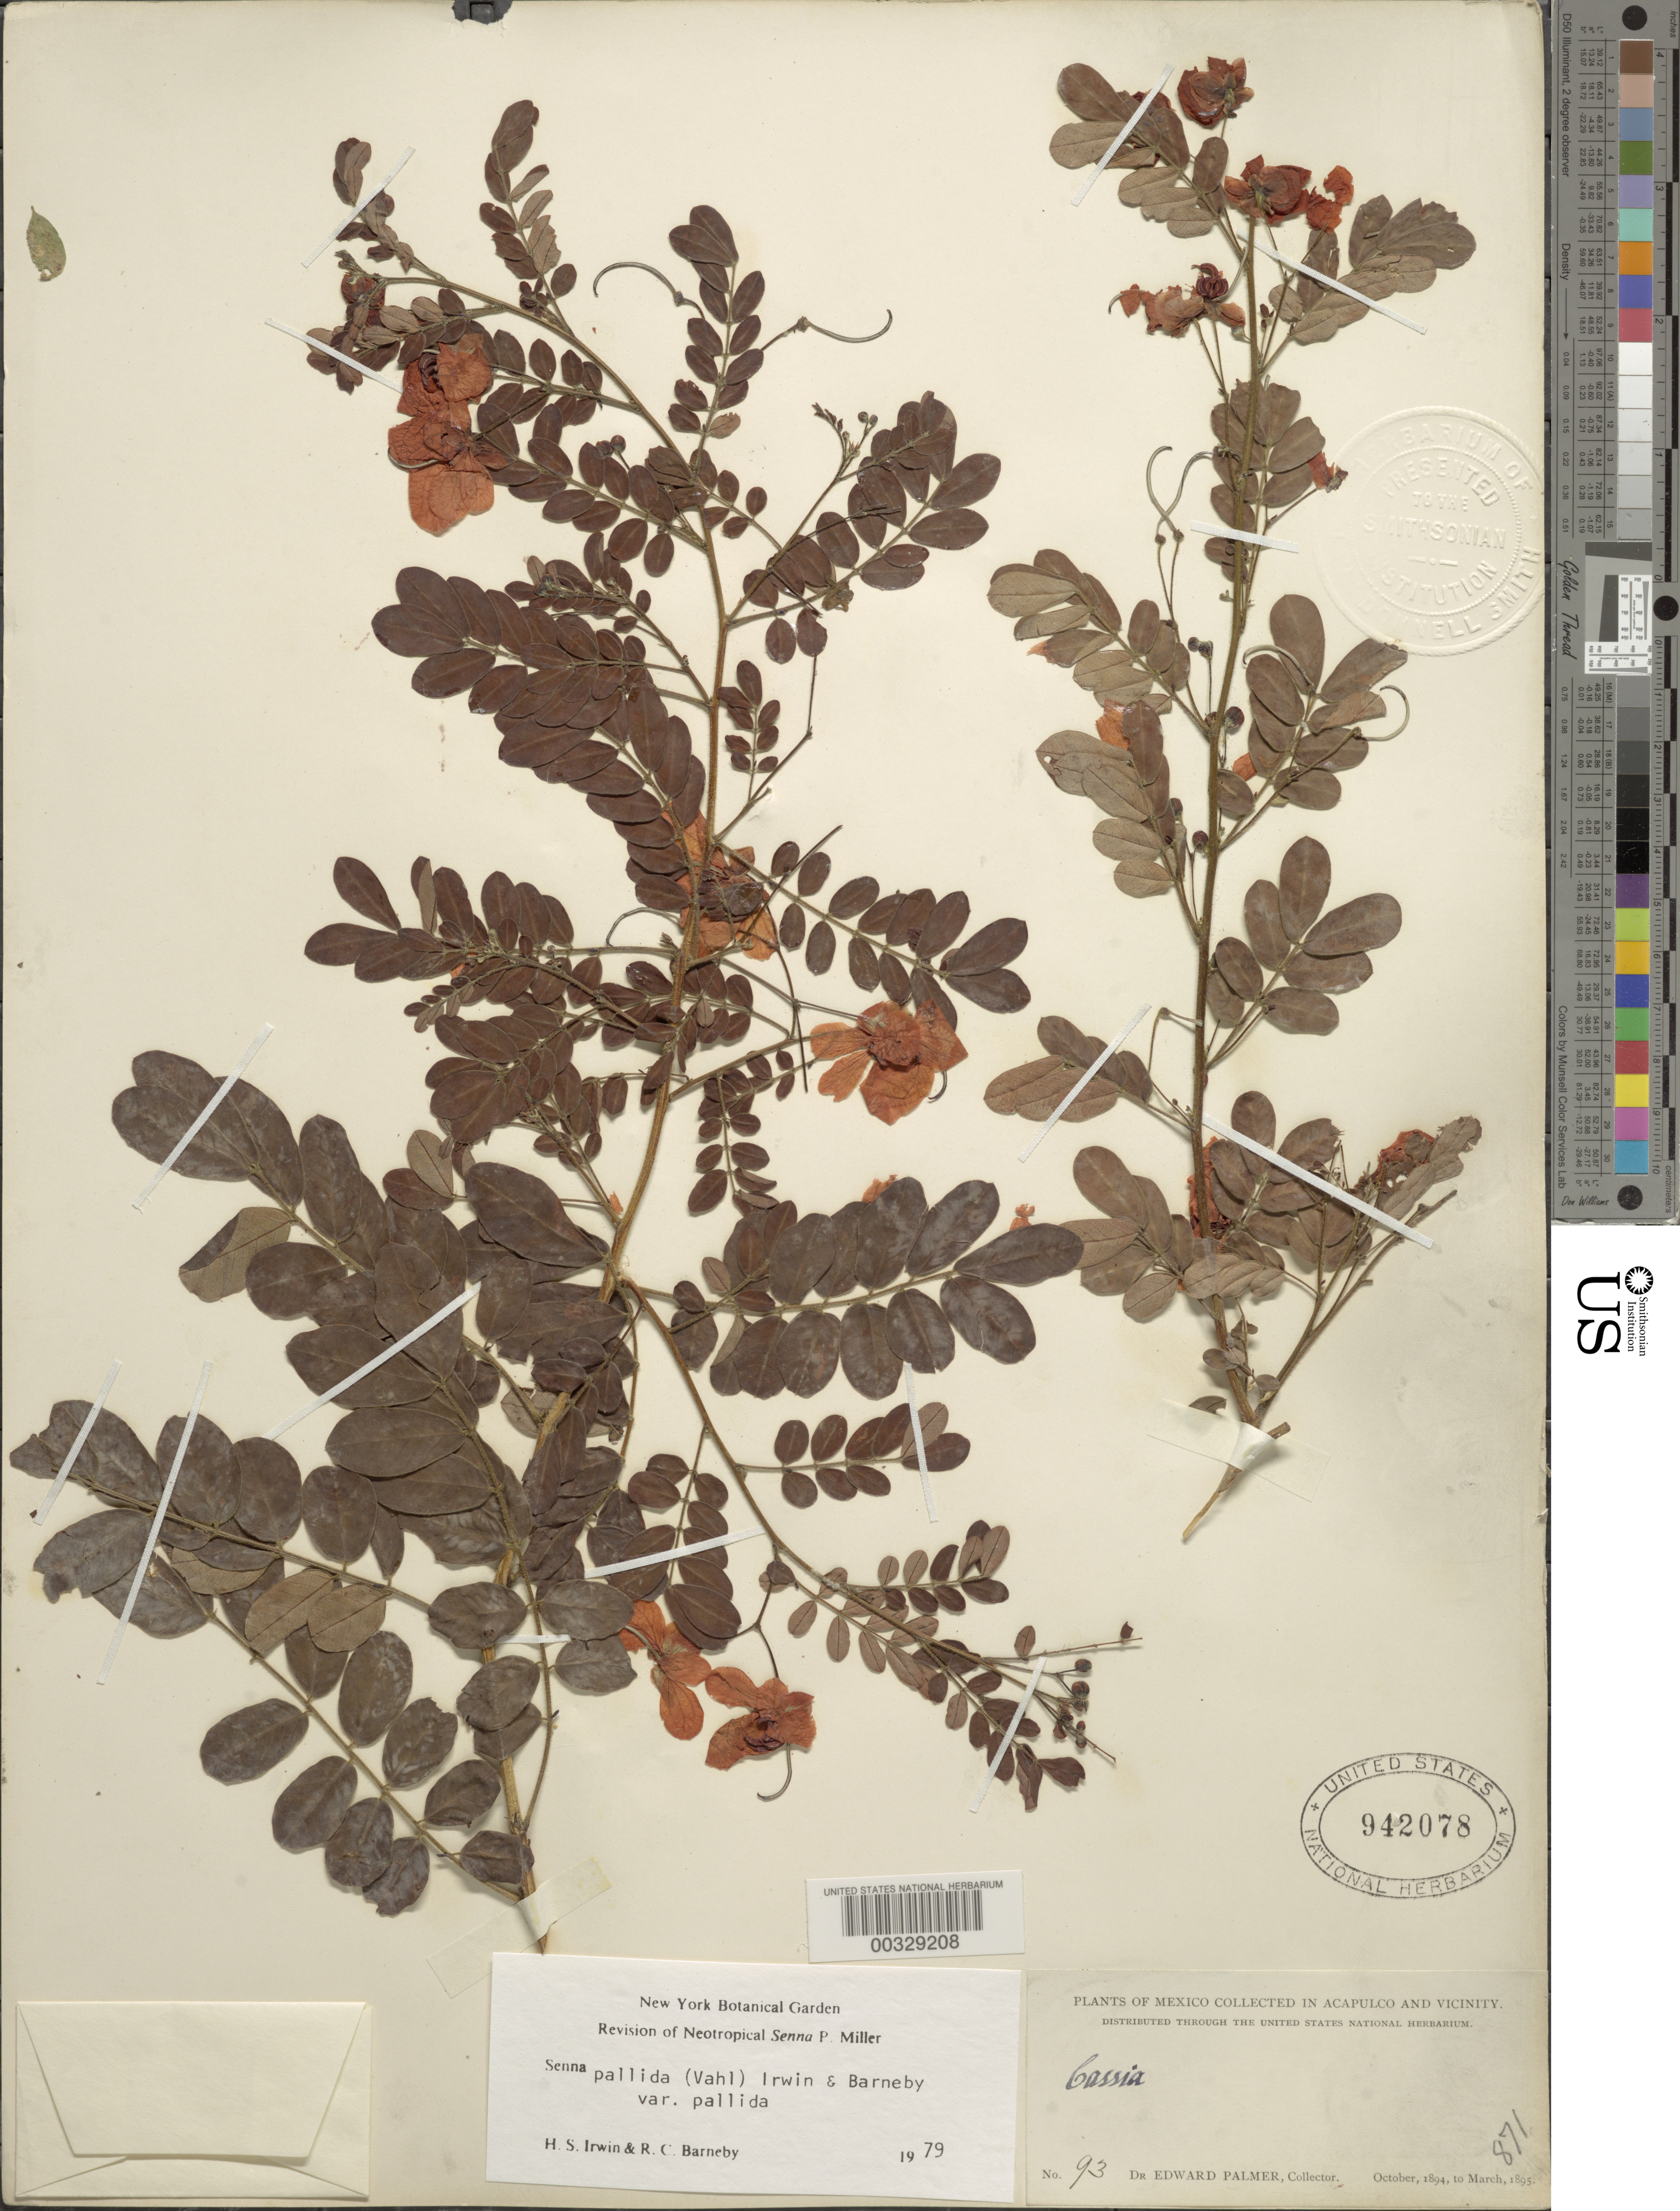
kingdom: Plantae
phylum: Tracheophyta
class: Magnoliopsida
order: Fabales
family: Fabaceae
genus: Senna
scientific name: Senna pallida var. pallida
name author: (Vahl) H.S. Irwin & Barneby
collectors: E. Palmer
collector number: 93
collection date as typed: Oct 1894 to -- Mar 1895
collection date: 1894-10/1895-03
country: Mexico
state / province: Guerrero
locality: Acapulco and vicinity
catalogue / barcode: US 942078